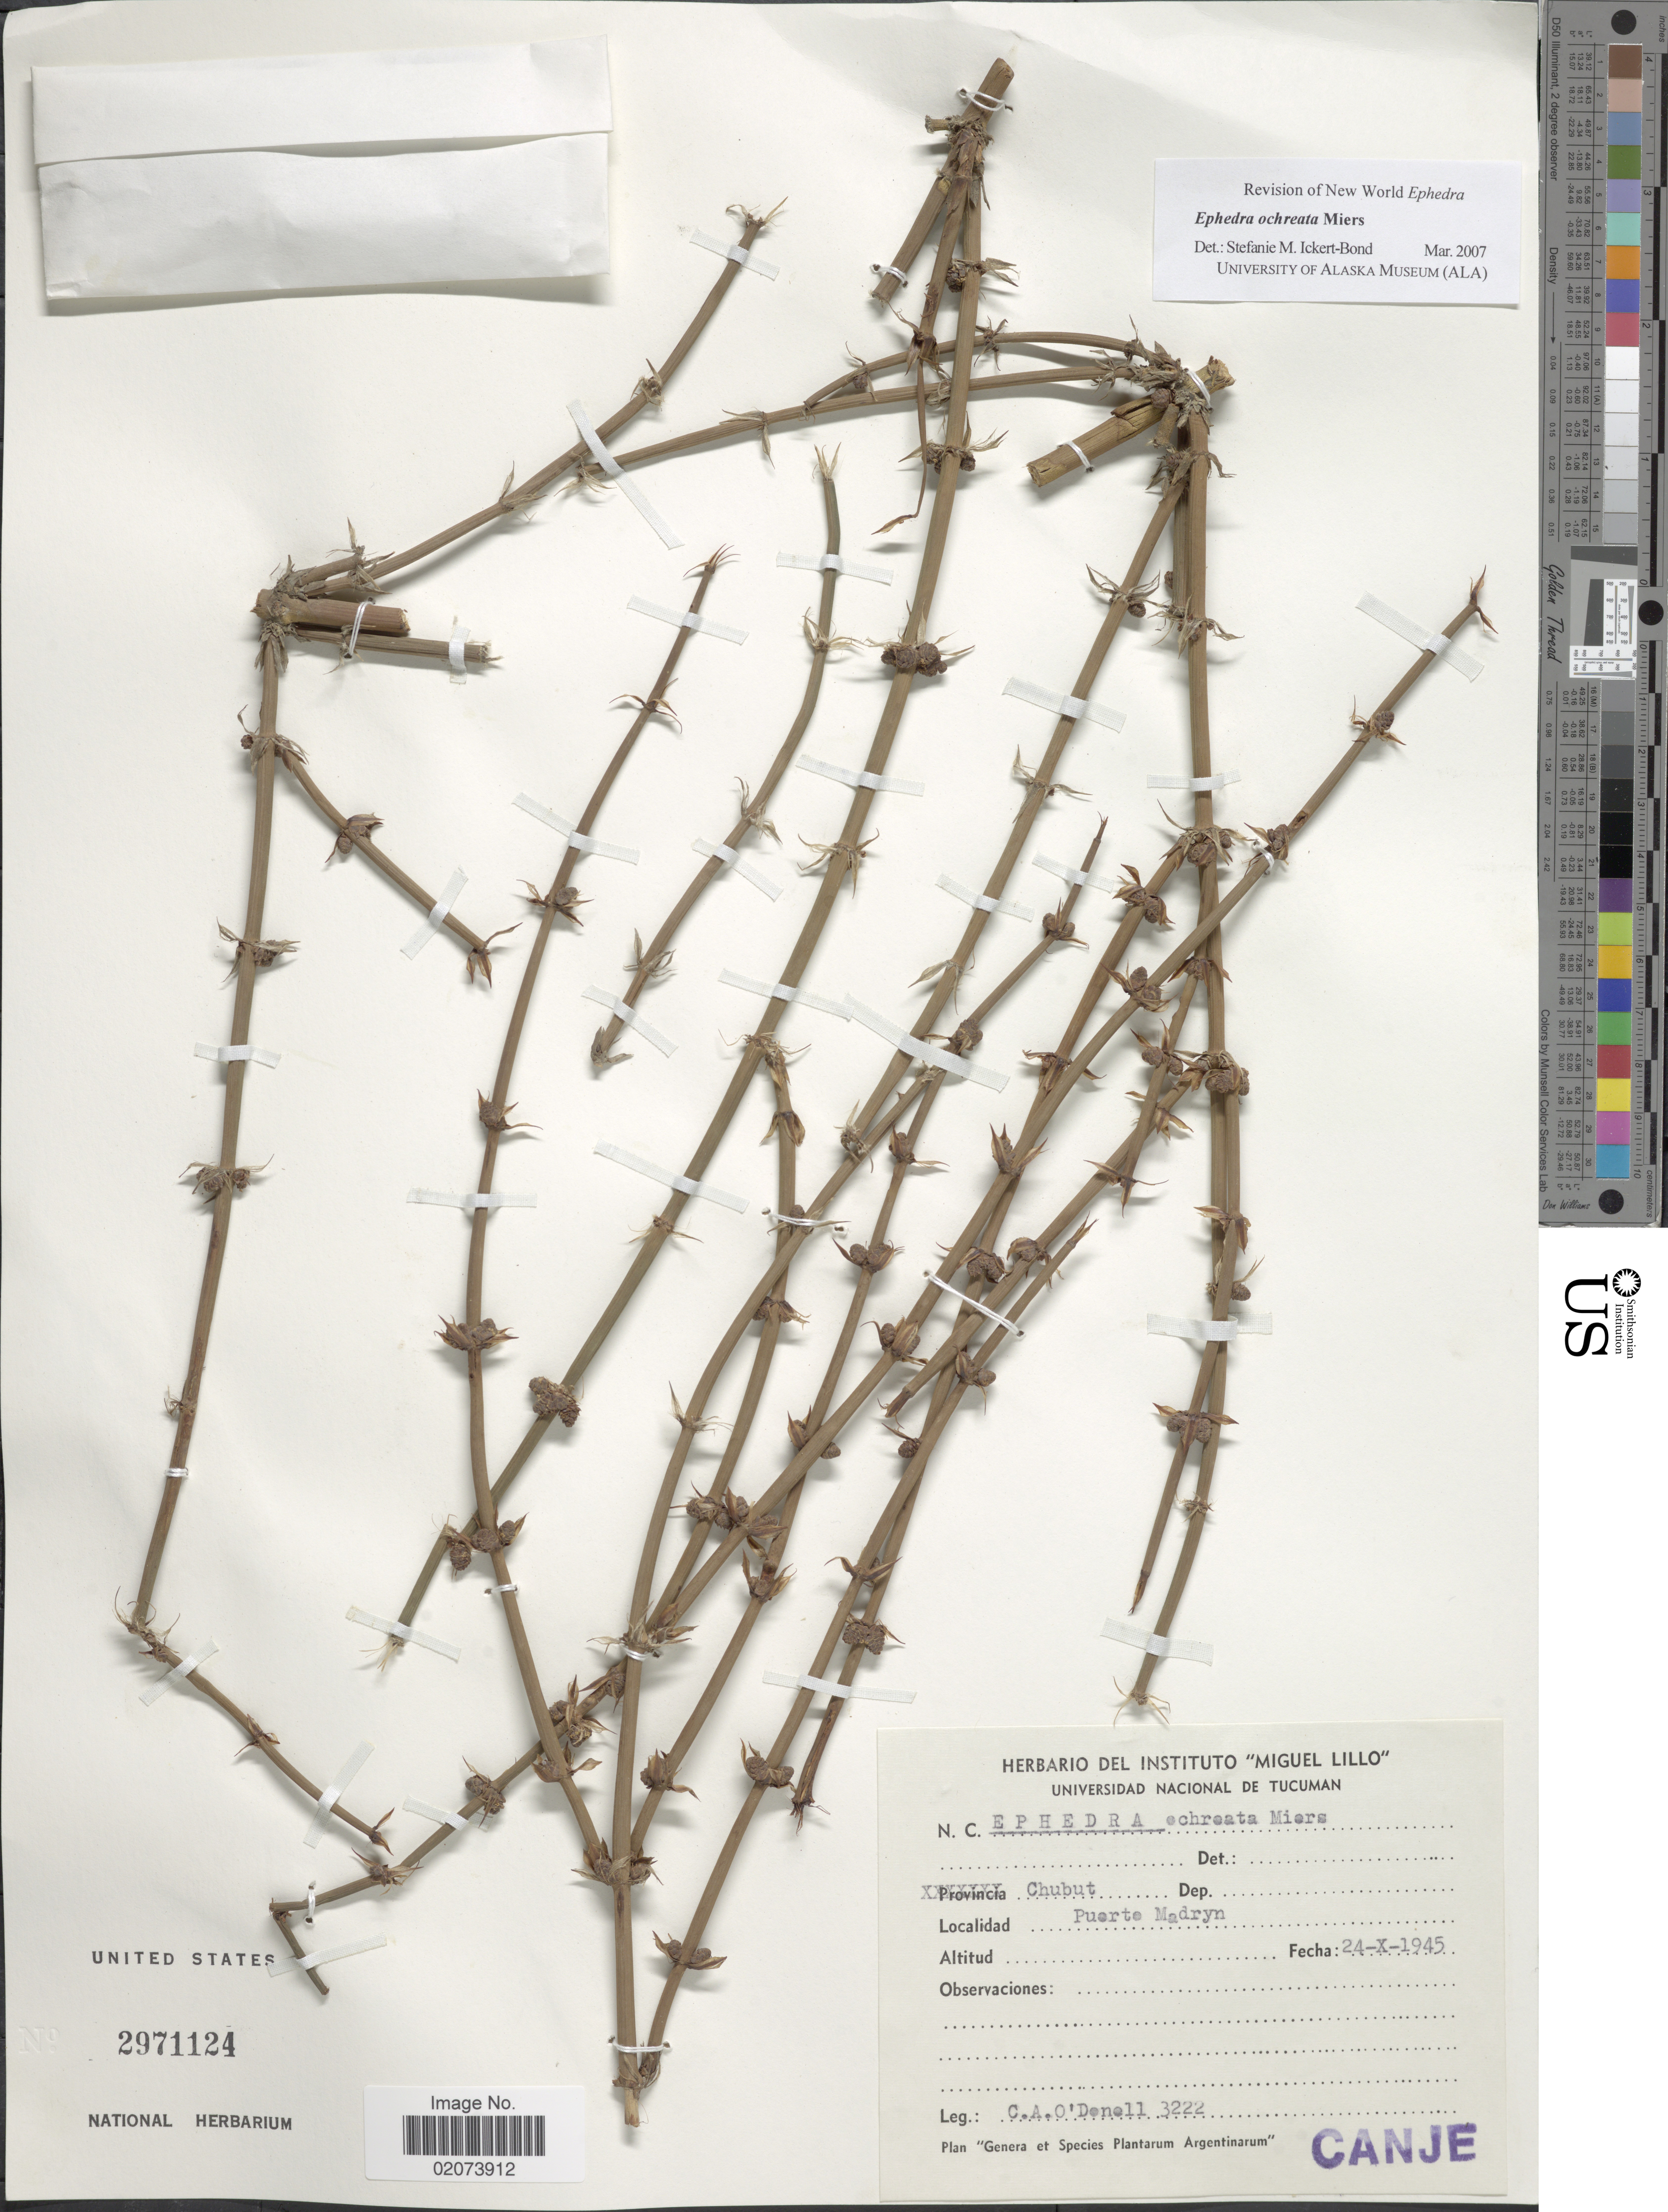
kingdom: Plantae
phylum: Tracheophyta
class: Gnetopsida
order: Ephedrales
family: Ephedraceae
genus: Ephedra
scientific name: Ephedra ochreata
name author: Miers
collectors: C. A. O'Donell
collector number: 3222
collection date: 1945-10-24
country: Argentina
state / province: Chubut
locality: Puerto Madryn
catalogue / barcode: US 2971124